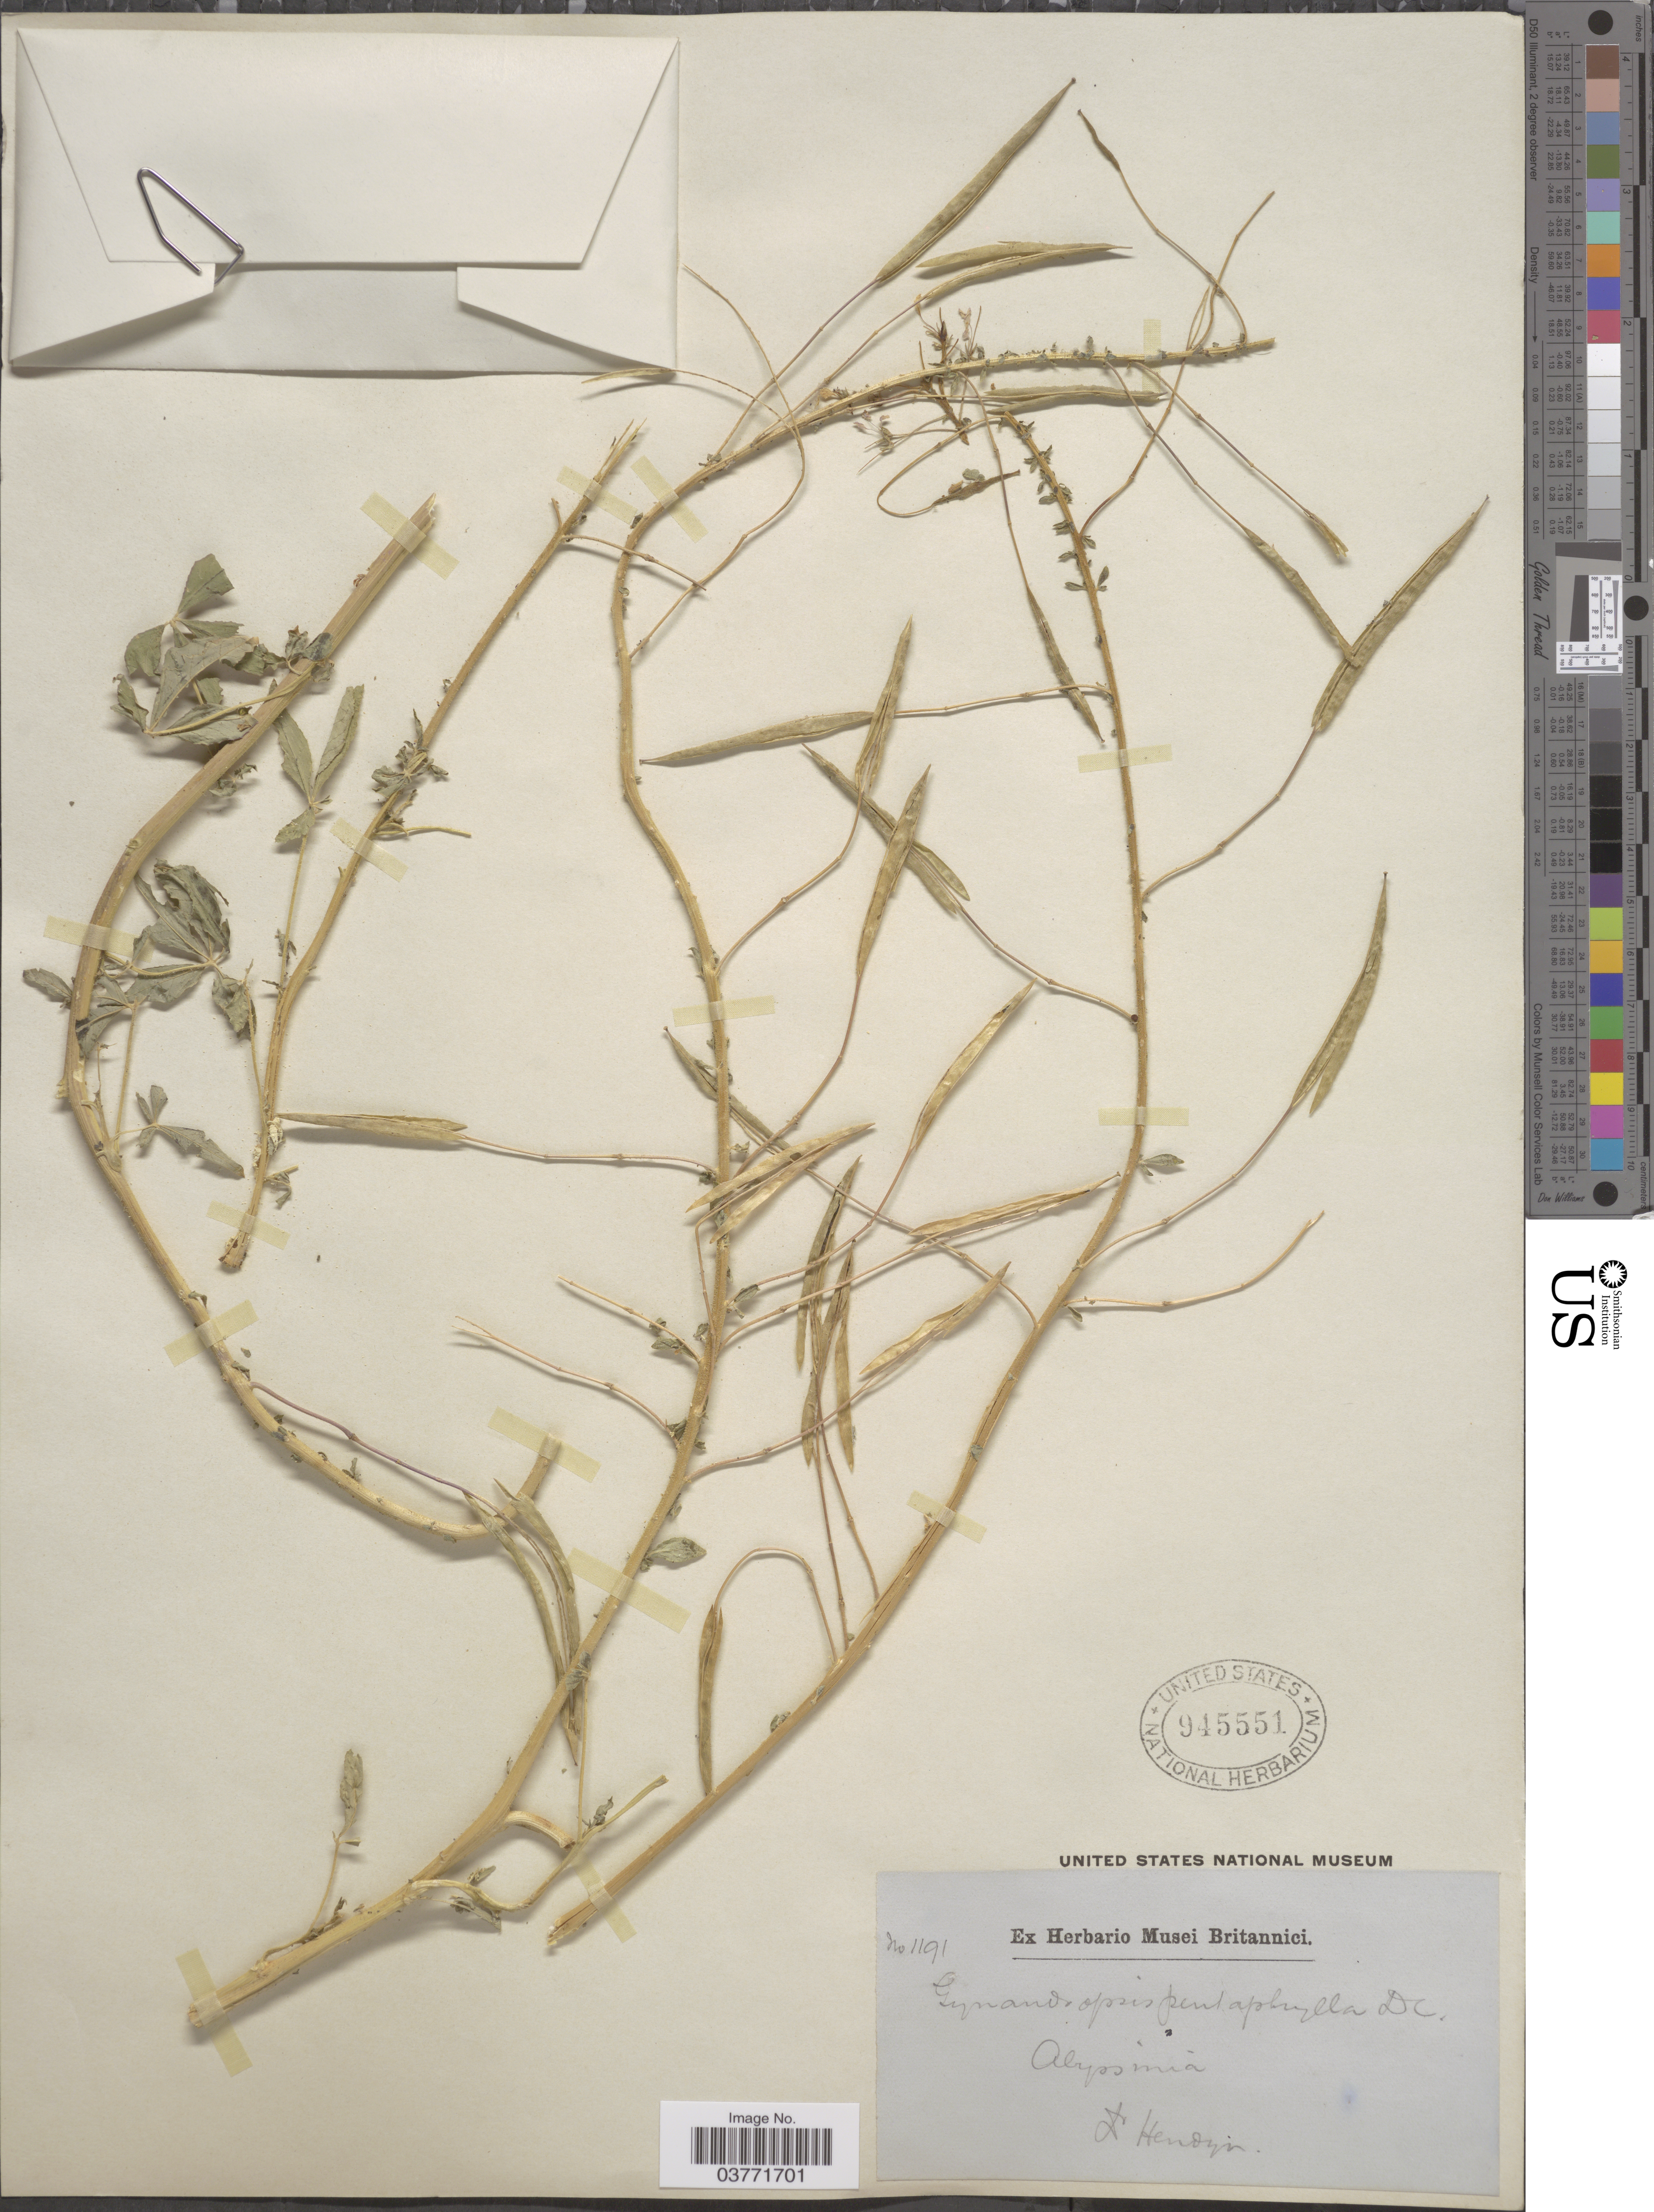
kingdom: Plantae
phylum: Tracheophyta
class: Magnoliopsida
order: Brassicales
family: Cleomaceae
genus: Gynandropsis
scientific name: Gynandropsis gynandra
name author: (L.) Briq.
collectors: A. Hendyn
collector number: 1191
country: Ethiopia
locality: Abyssinia.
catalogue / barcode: US 945551